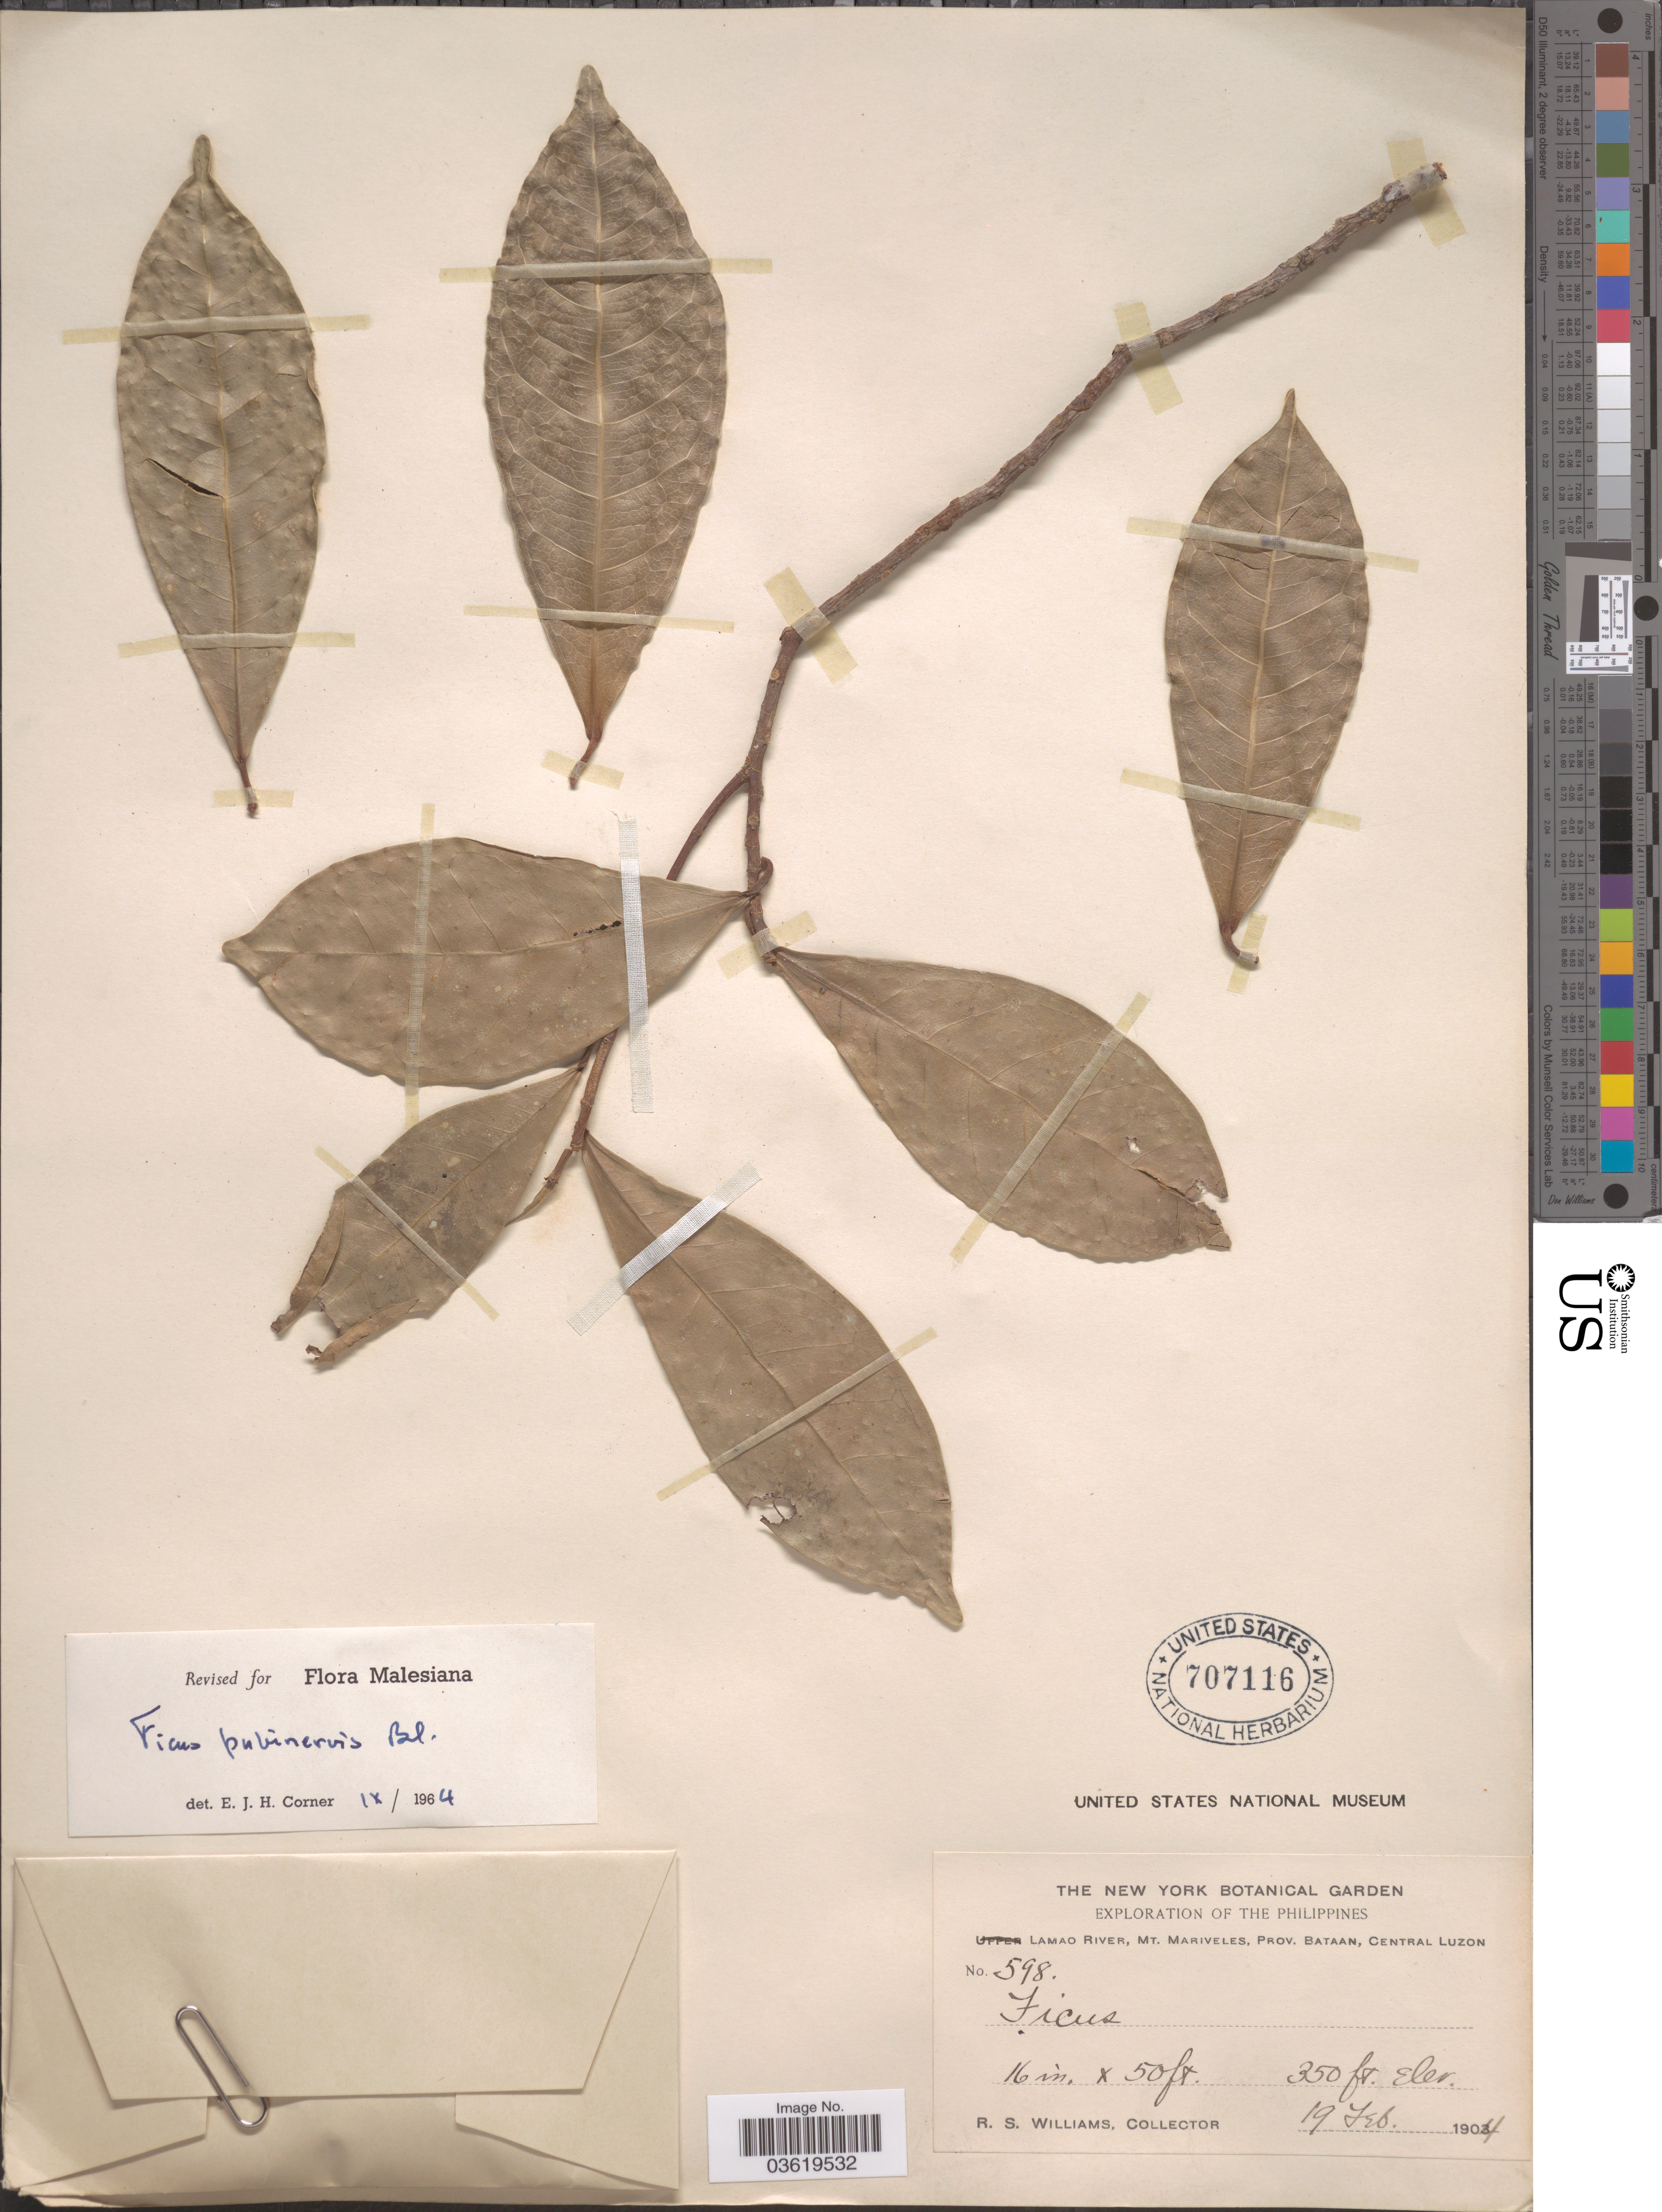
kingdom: Plantae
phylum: Tracheophyta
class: Magnoliopsida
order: Rosales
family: Moraceae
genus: Ficus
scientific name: Ficus pubinervis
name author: Blume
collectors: R. S. Williams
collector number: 598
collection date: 1904-02-19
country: Philippines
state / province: Central Luzon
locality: Lamao River, Mt. Mariveles, Prov. Bataan.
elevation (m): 107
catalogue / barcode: US 707116